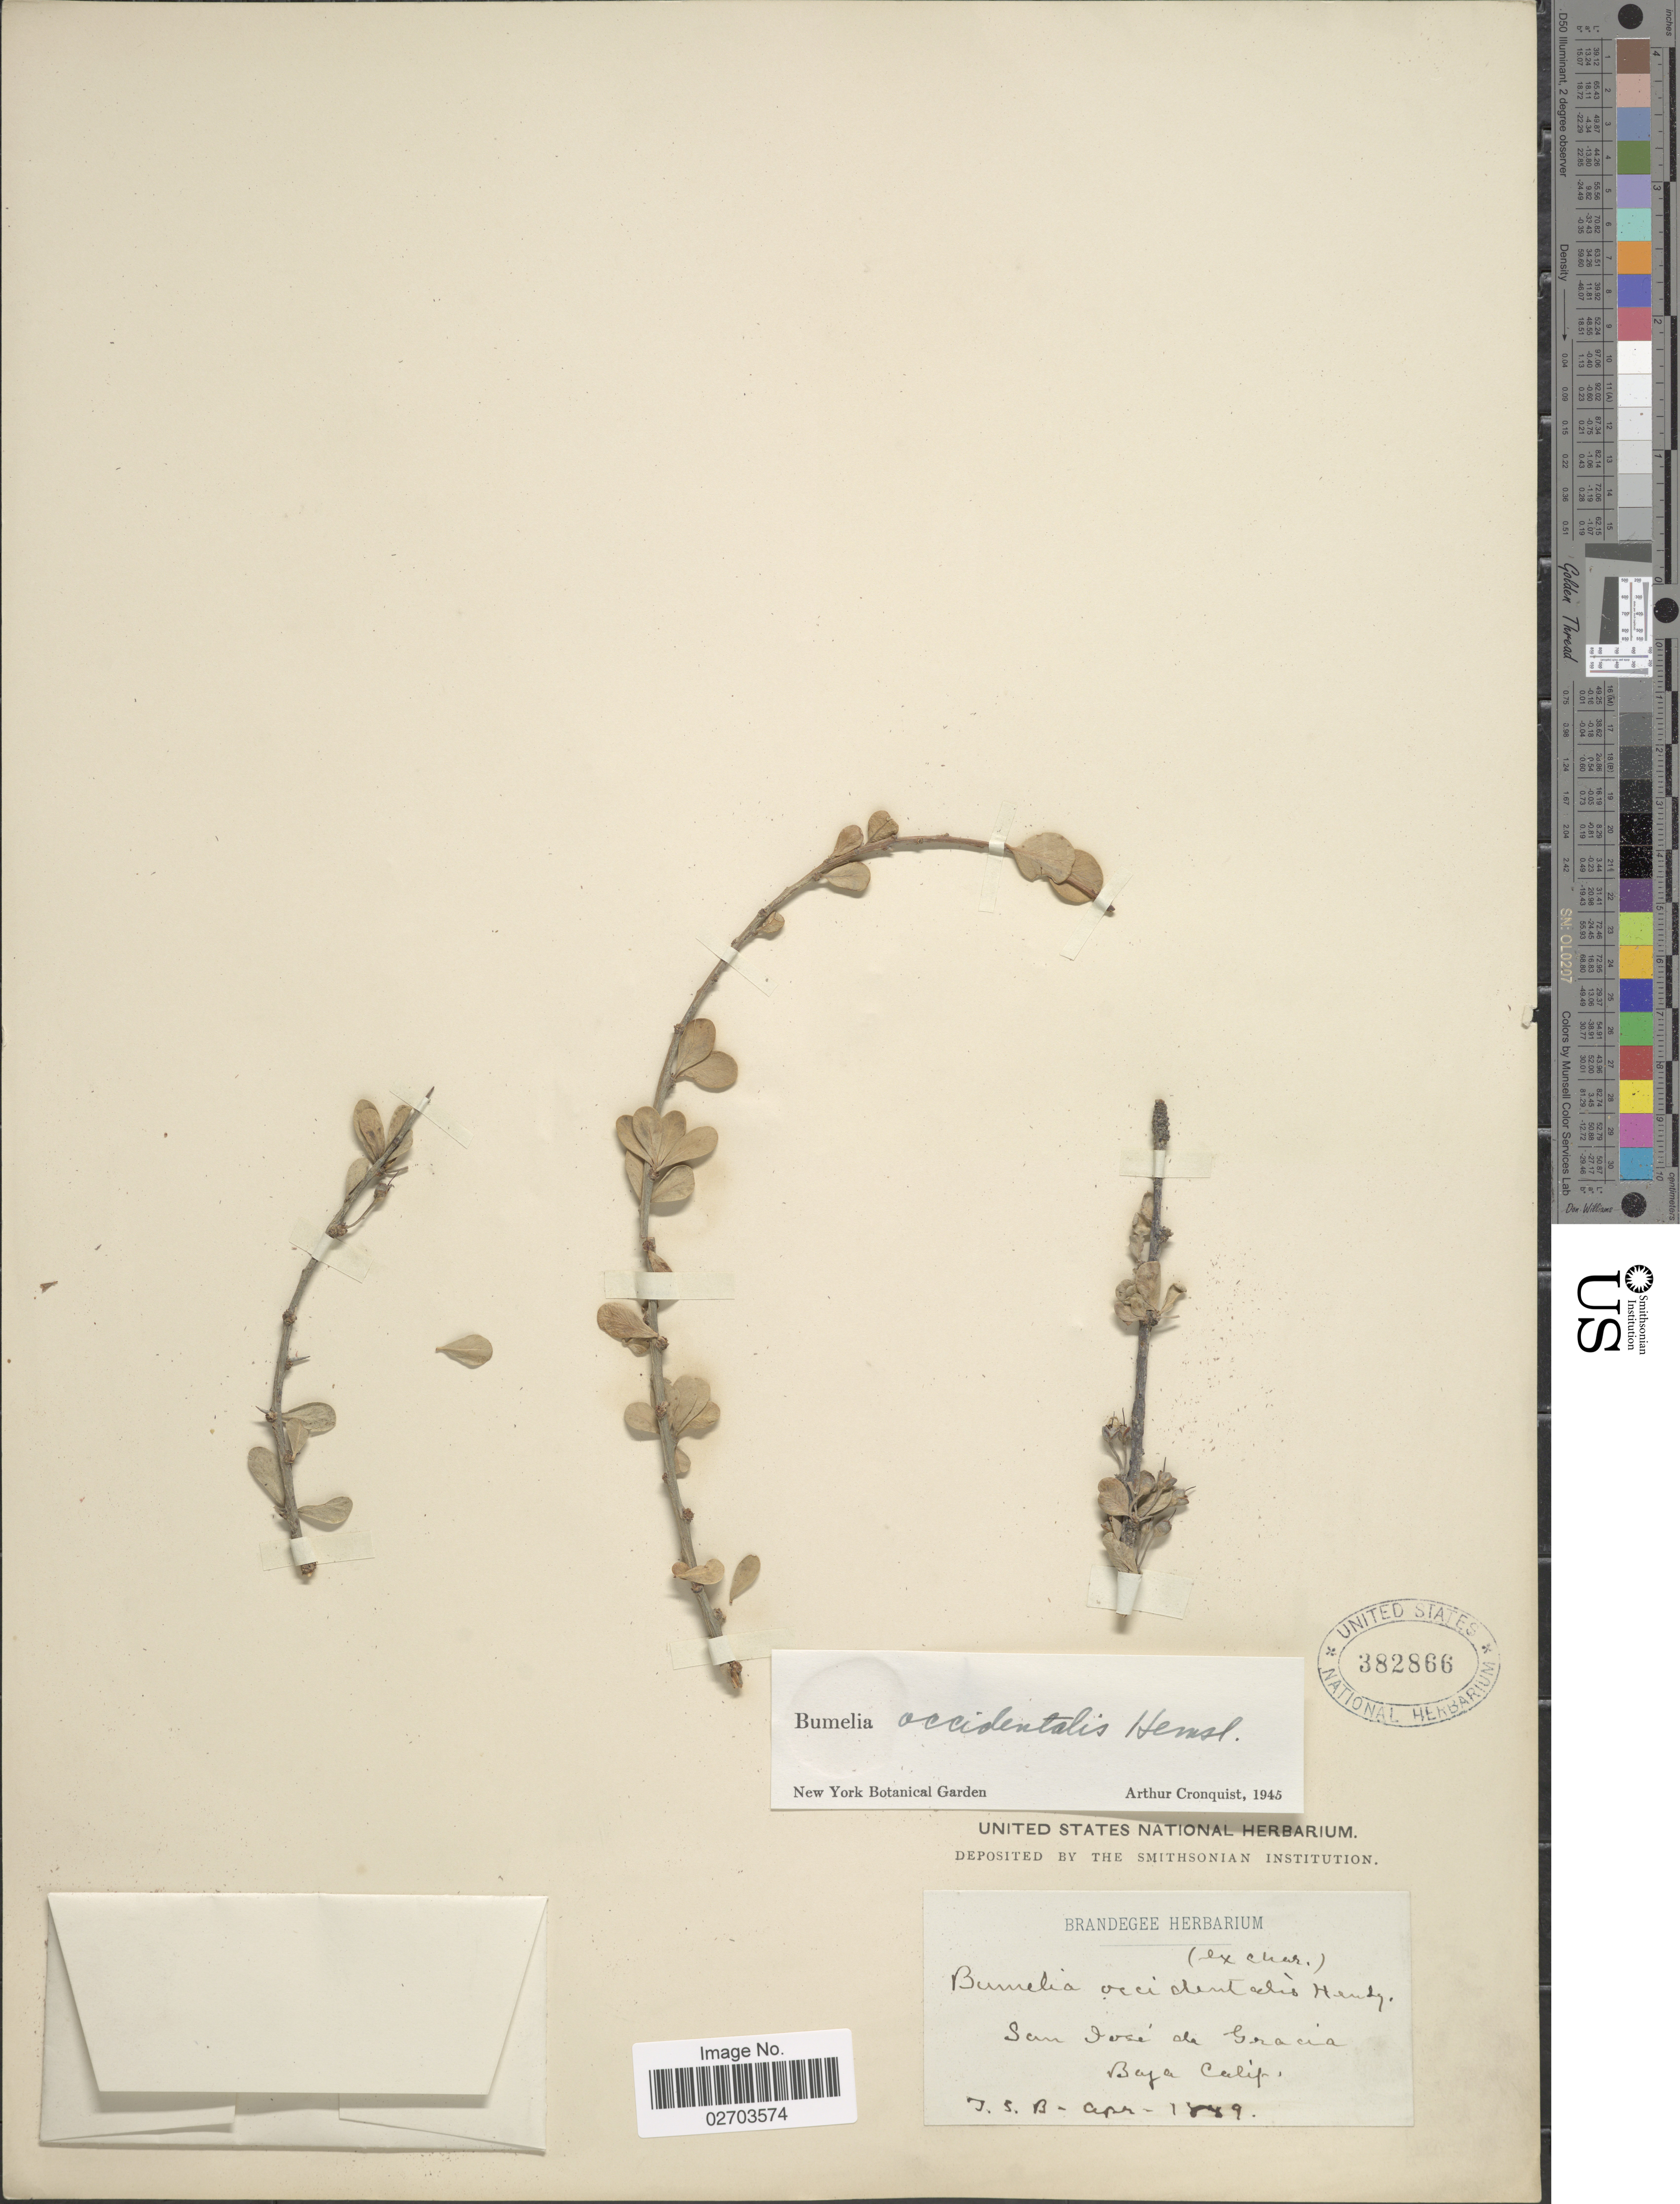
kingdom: Plantae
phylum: Tracheophyta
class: Magnoliopsida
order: Ericales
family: Sapotaceae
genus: Sideroxylon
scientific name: Sideroxylon occidentale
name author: (Hemsl.) T.D. Penn.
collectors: J. S. Brandegee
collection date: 1889-04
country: Mexico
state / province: Baja California Sur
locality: San Jose de Gracia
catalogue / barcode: US 382866